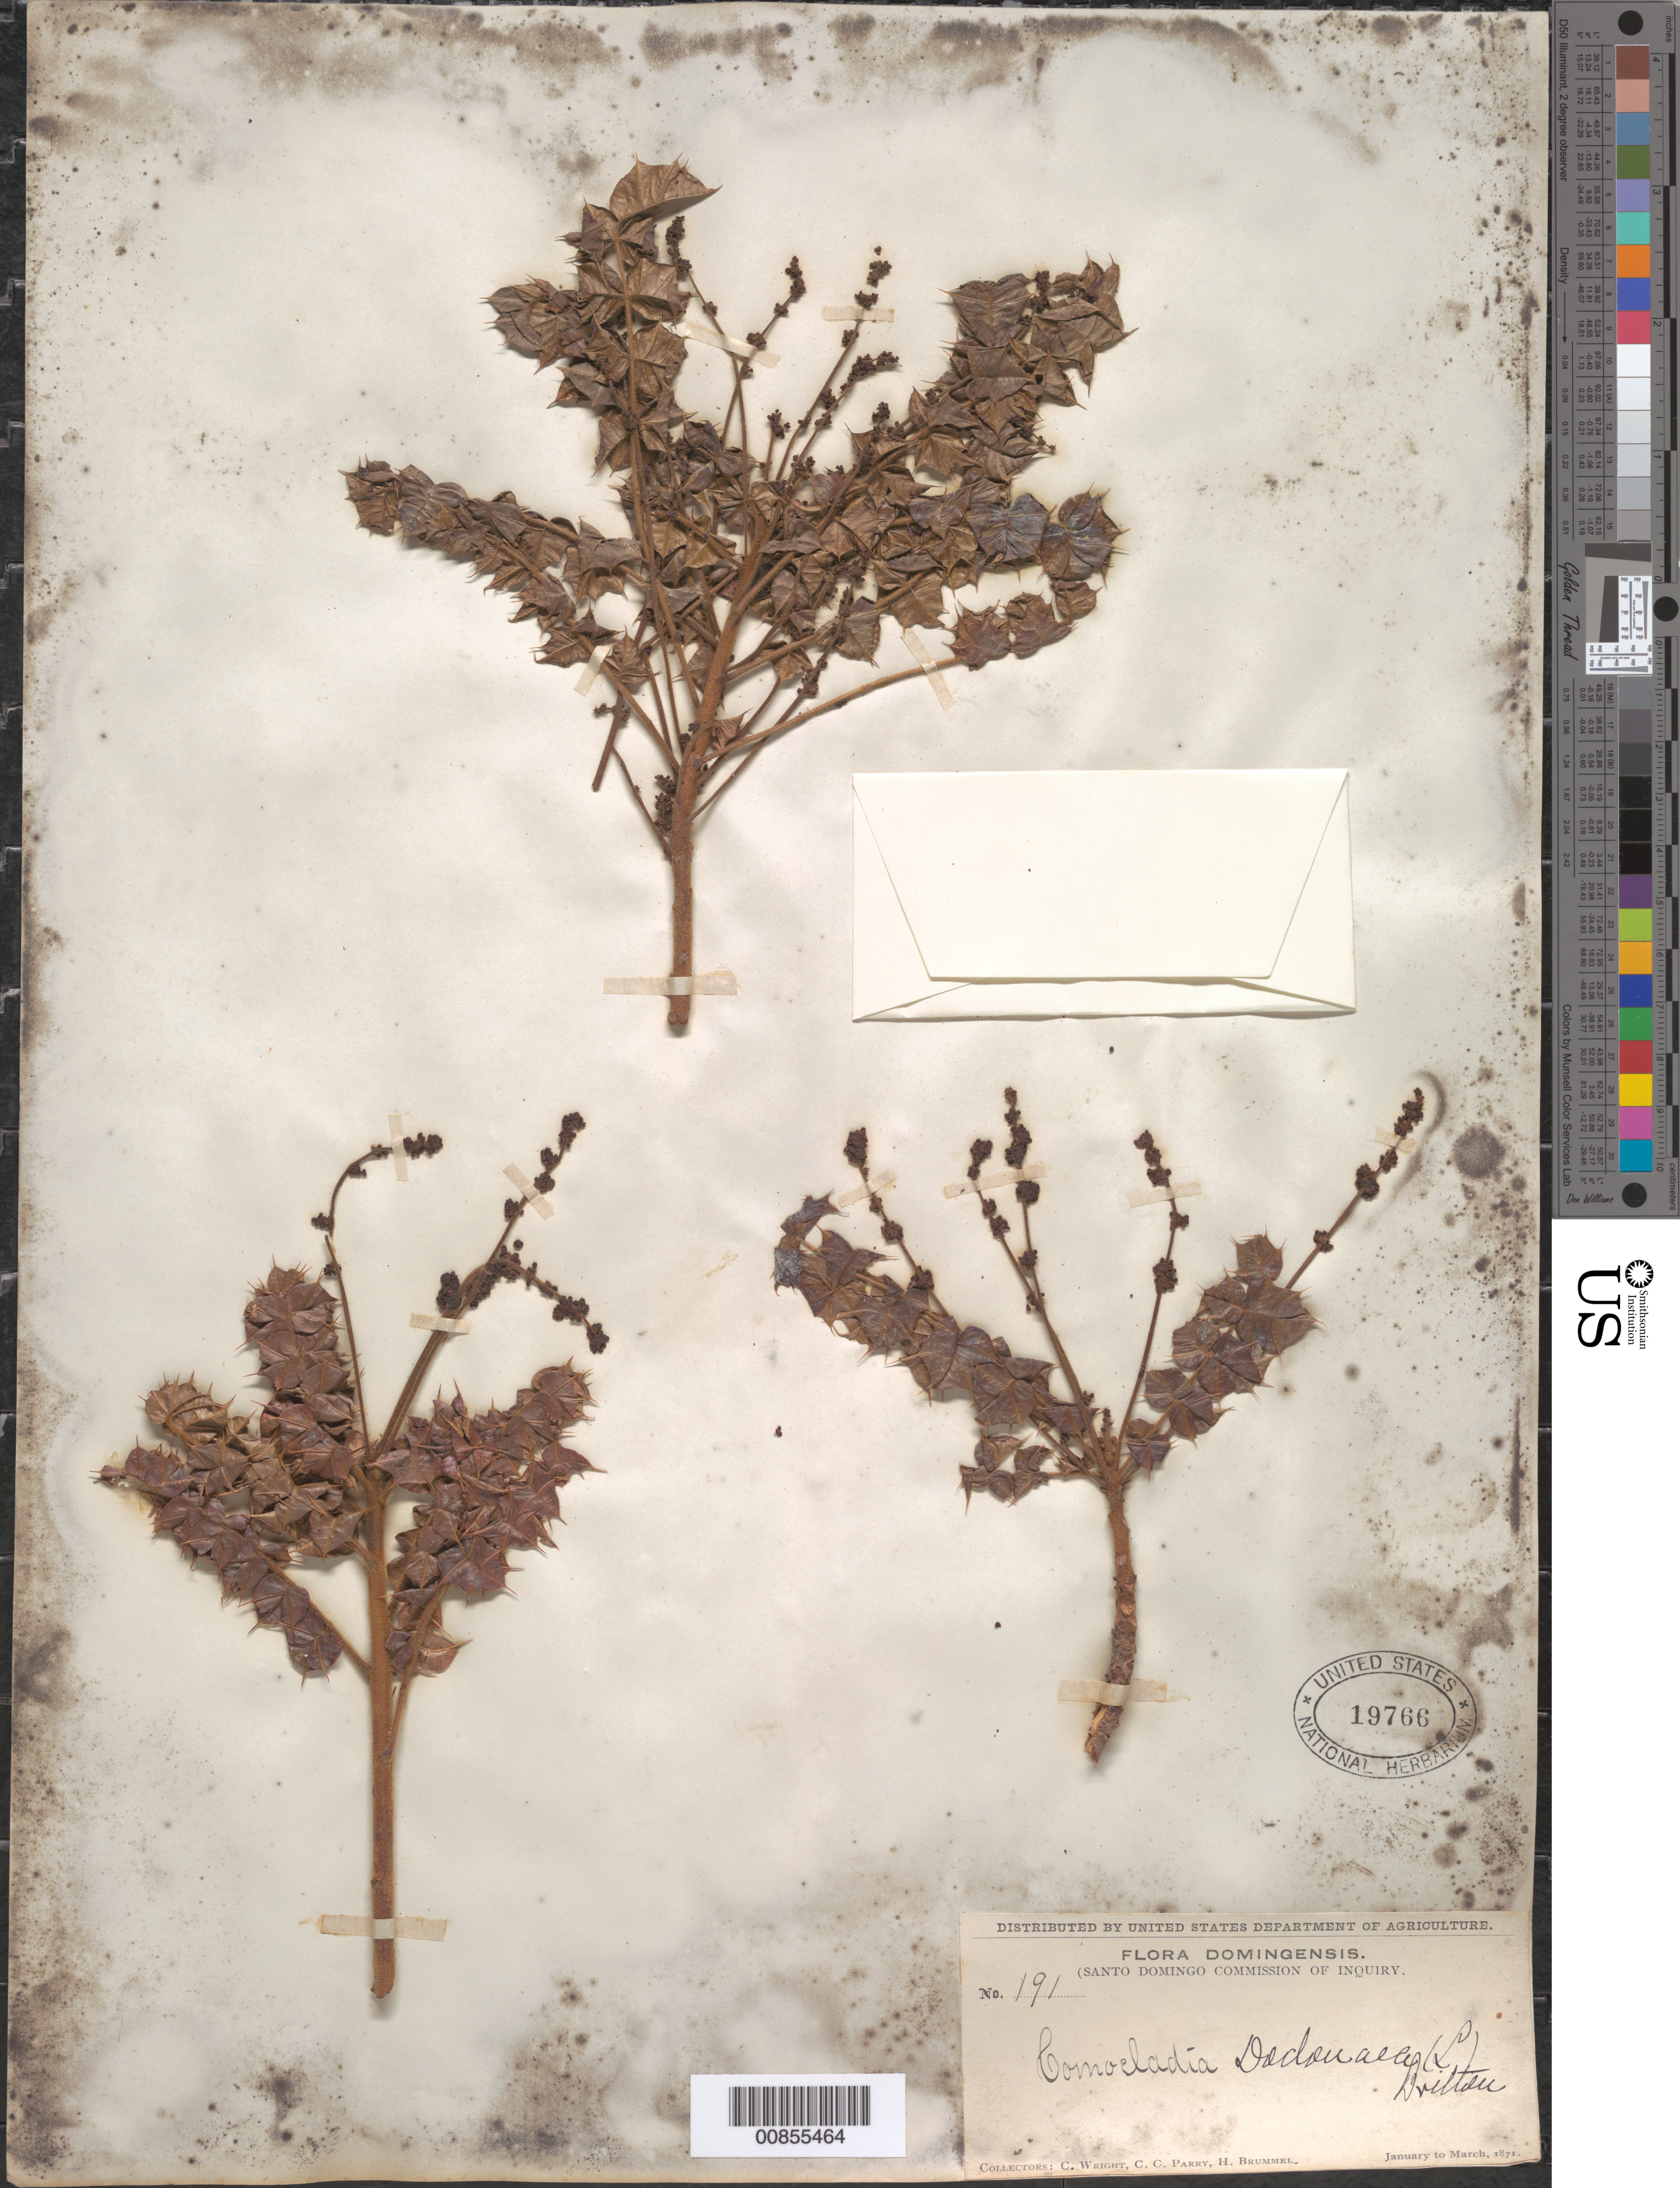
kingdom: Plantae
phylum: Tracheophyta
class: Magnoliopsida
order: Sapindales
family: Anacardiaceae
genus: Comocladia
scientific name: Comocladia dentata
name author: Jacq.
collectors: C. Wright, C. C. Parry & H. Brummel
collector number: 191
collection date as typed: Jan 1871 to -- Mar 1871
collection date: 1871-01/1871-03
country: Dominican Republic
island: Hispaniola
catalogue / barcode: US 19766